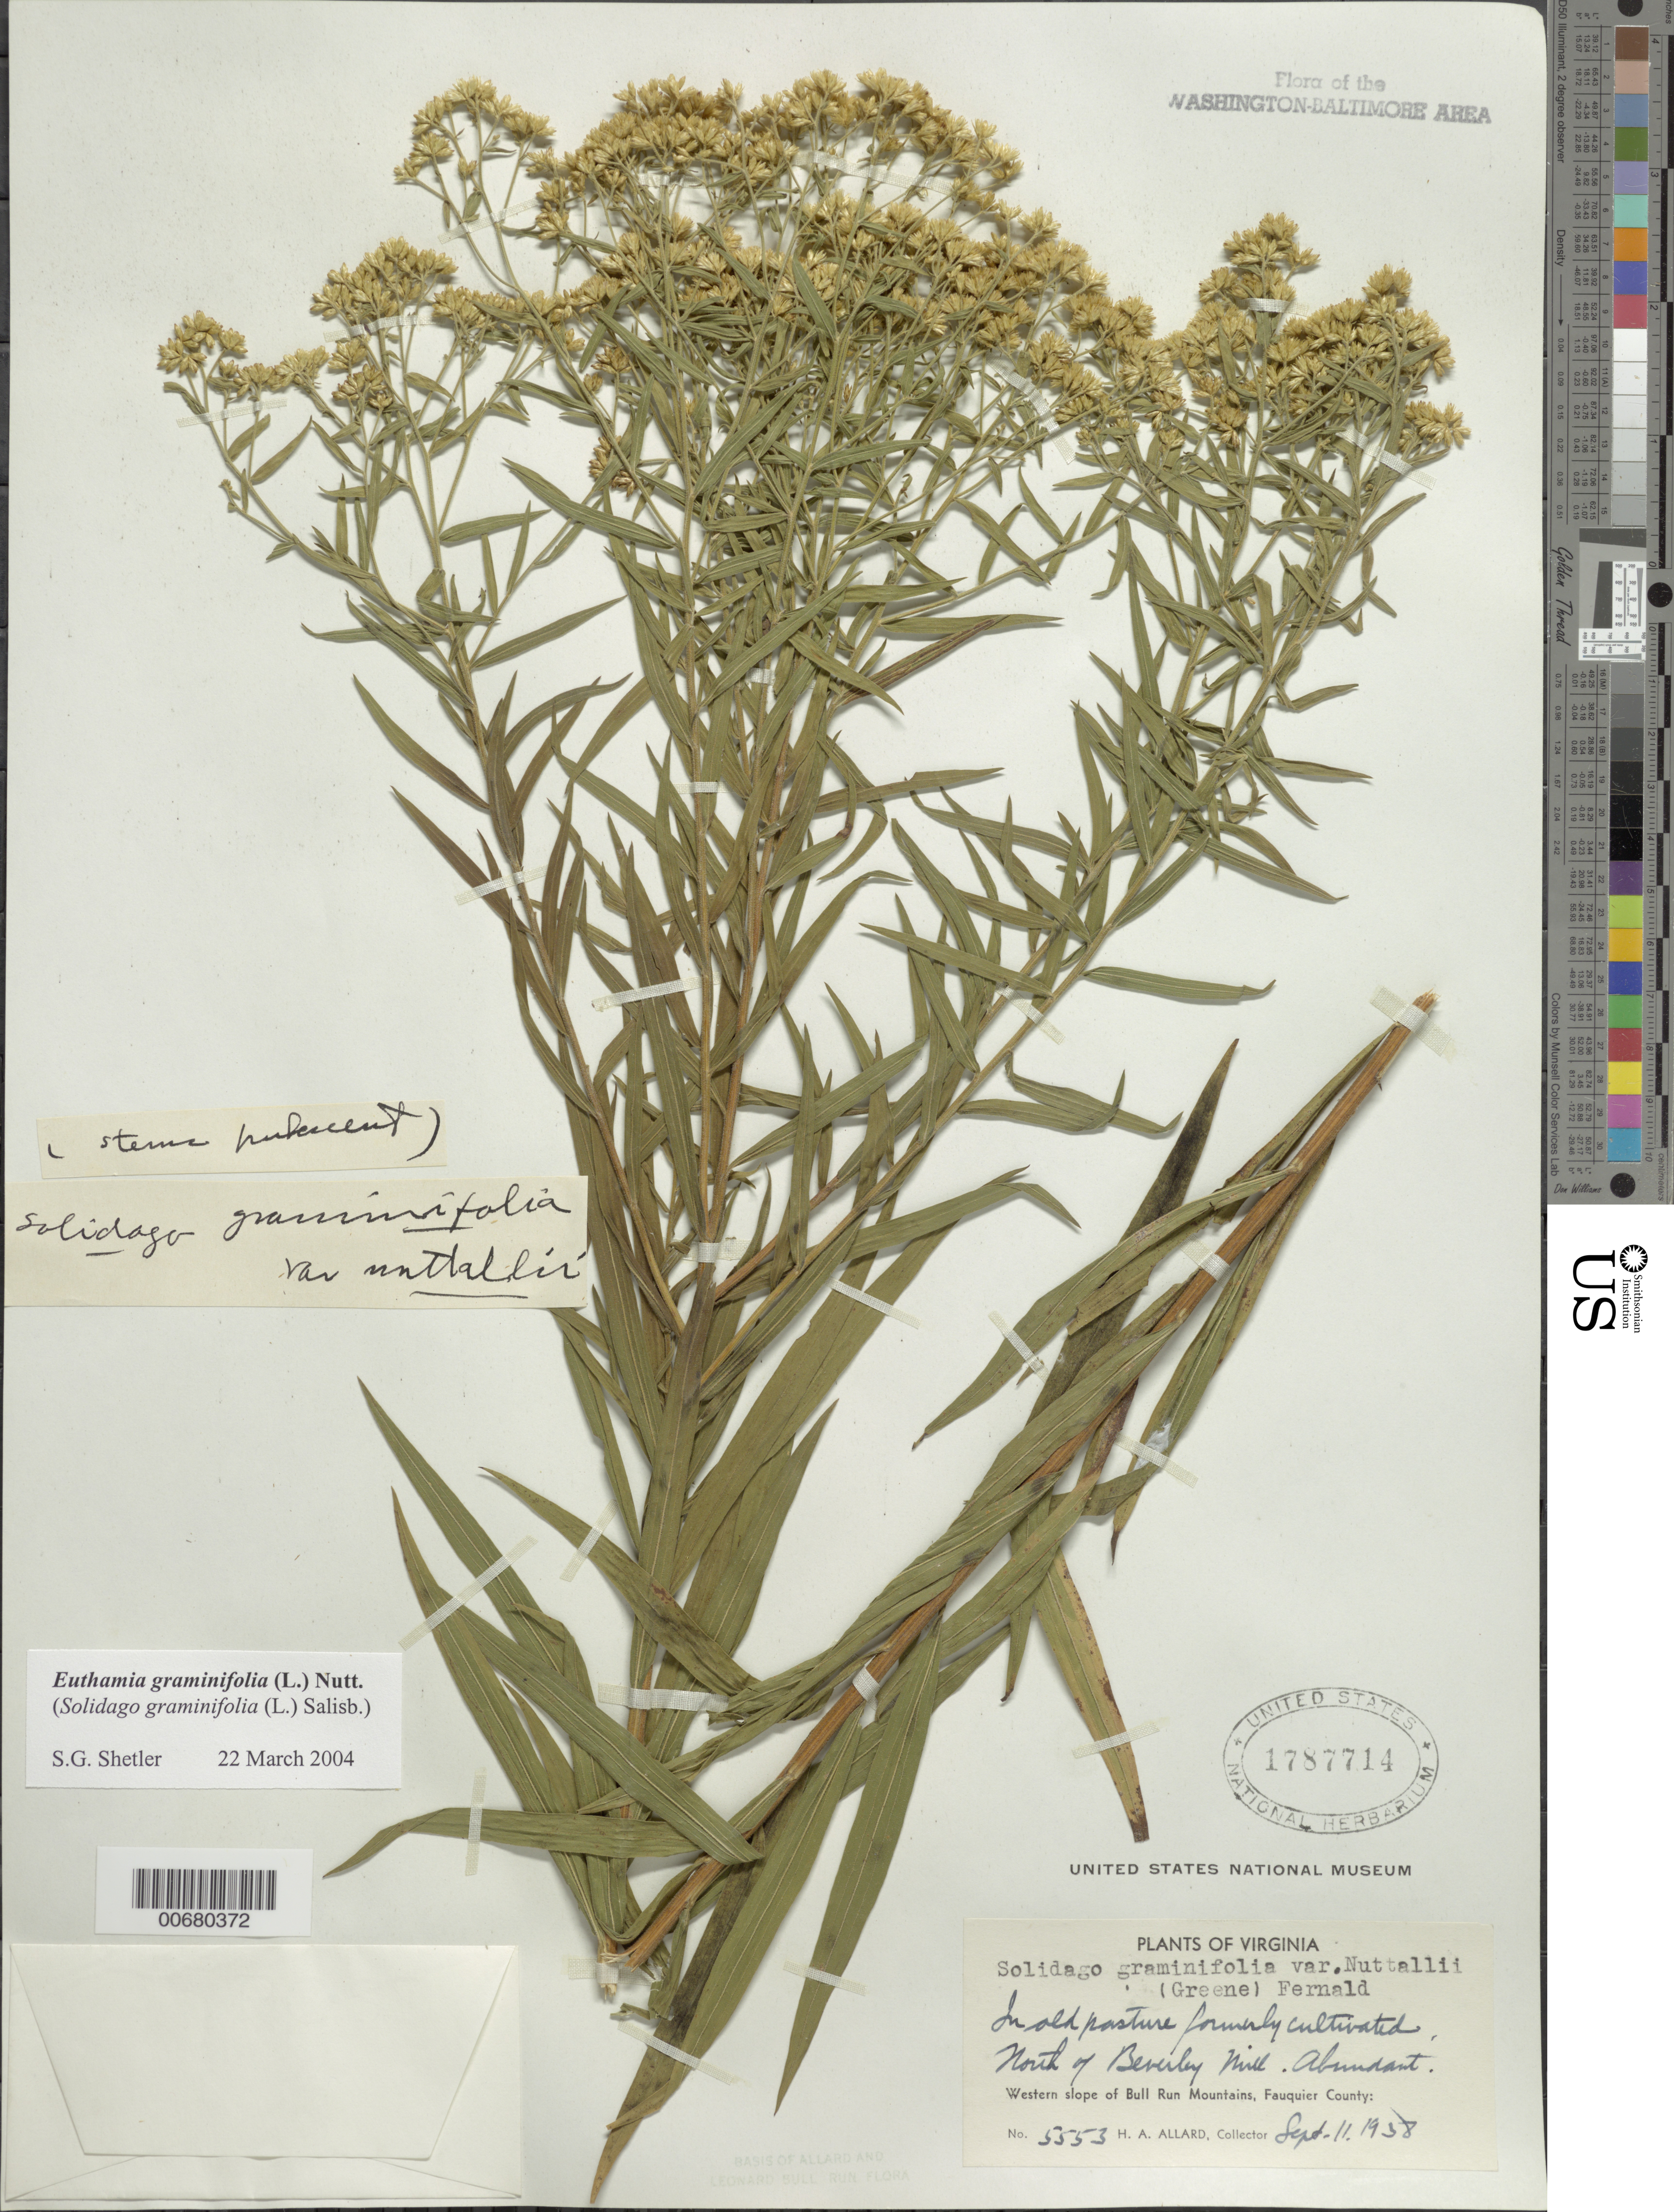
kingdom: Plantae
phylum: Tracheophyta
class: Magnoliopsida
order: Asterales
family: Asteraceae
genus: Euthamia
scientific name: Euthamia graminifolia var. nuttalii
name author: (S.W. Greene) W. Stone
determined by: Shetler, Stanwyn G., (US), NMNH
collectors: H. A. Allard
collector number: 5553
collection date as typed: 11 Sep 1938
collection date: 1938-09-11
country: United States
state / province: Virginia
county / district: Fauquier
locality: North of Beverley Mill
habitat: In old pasture formerly cultivated.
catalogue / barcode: US 1787714